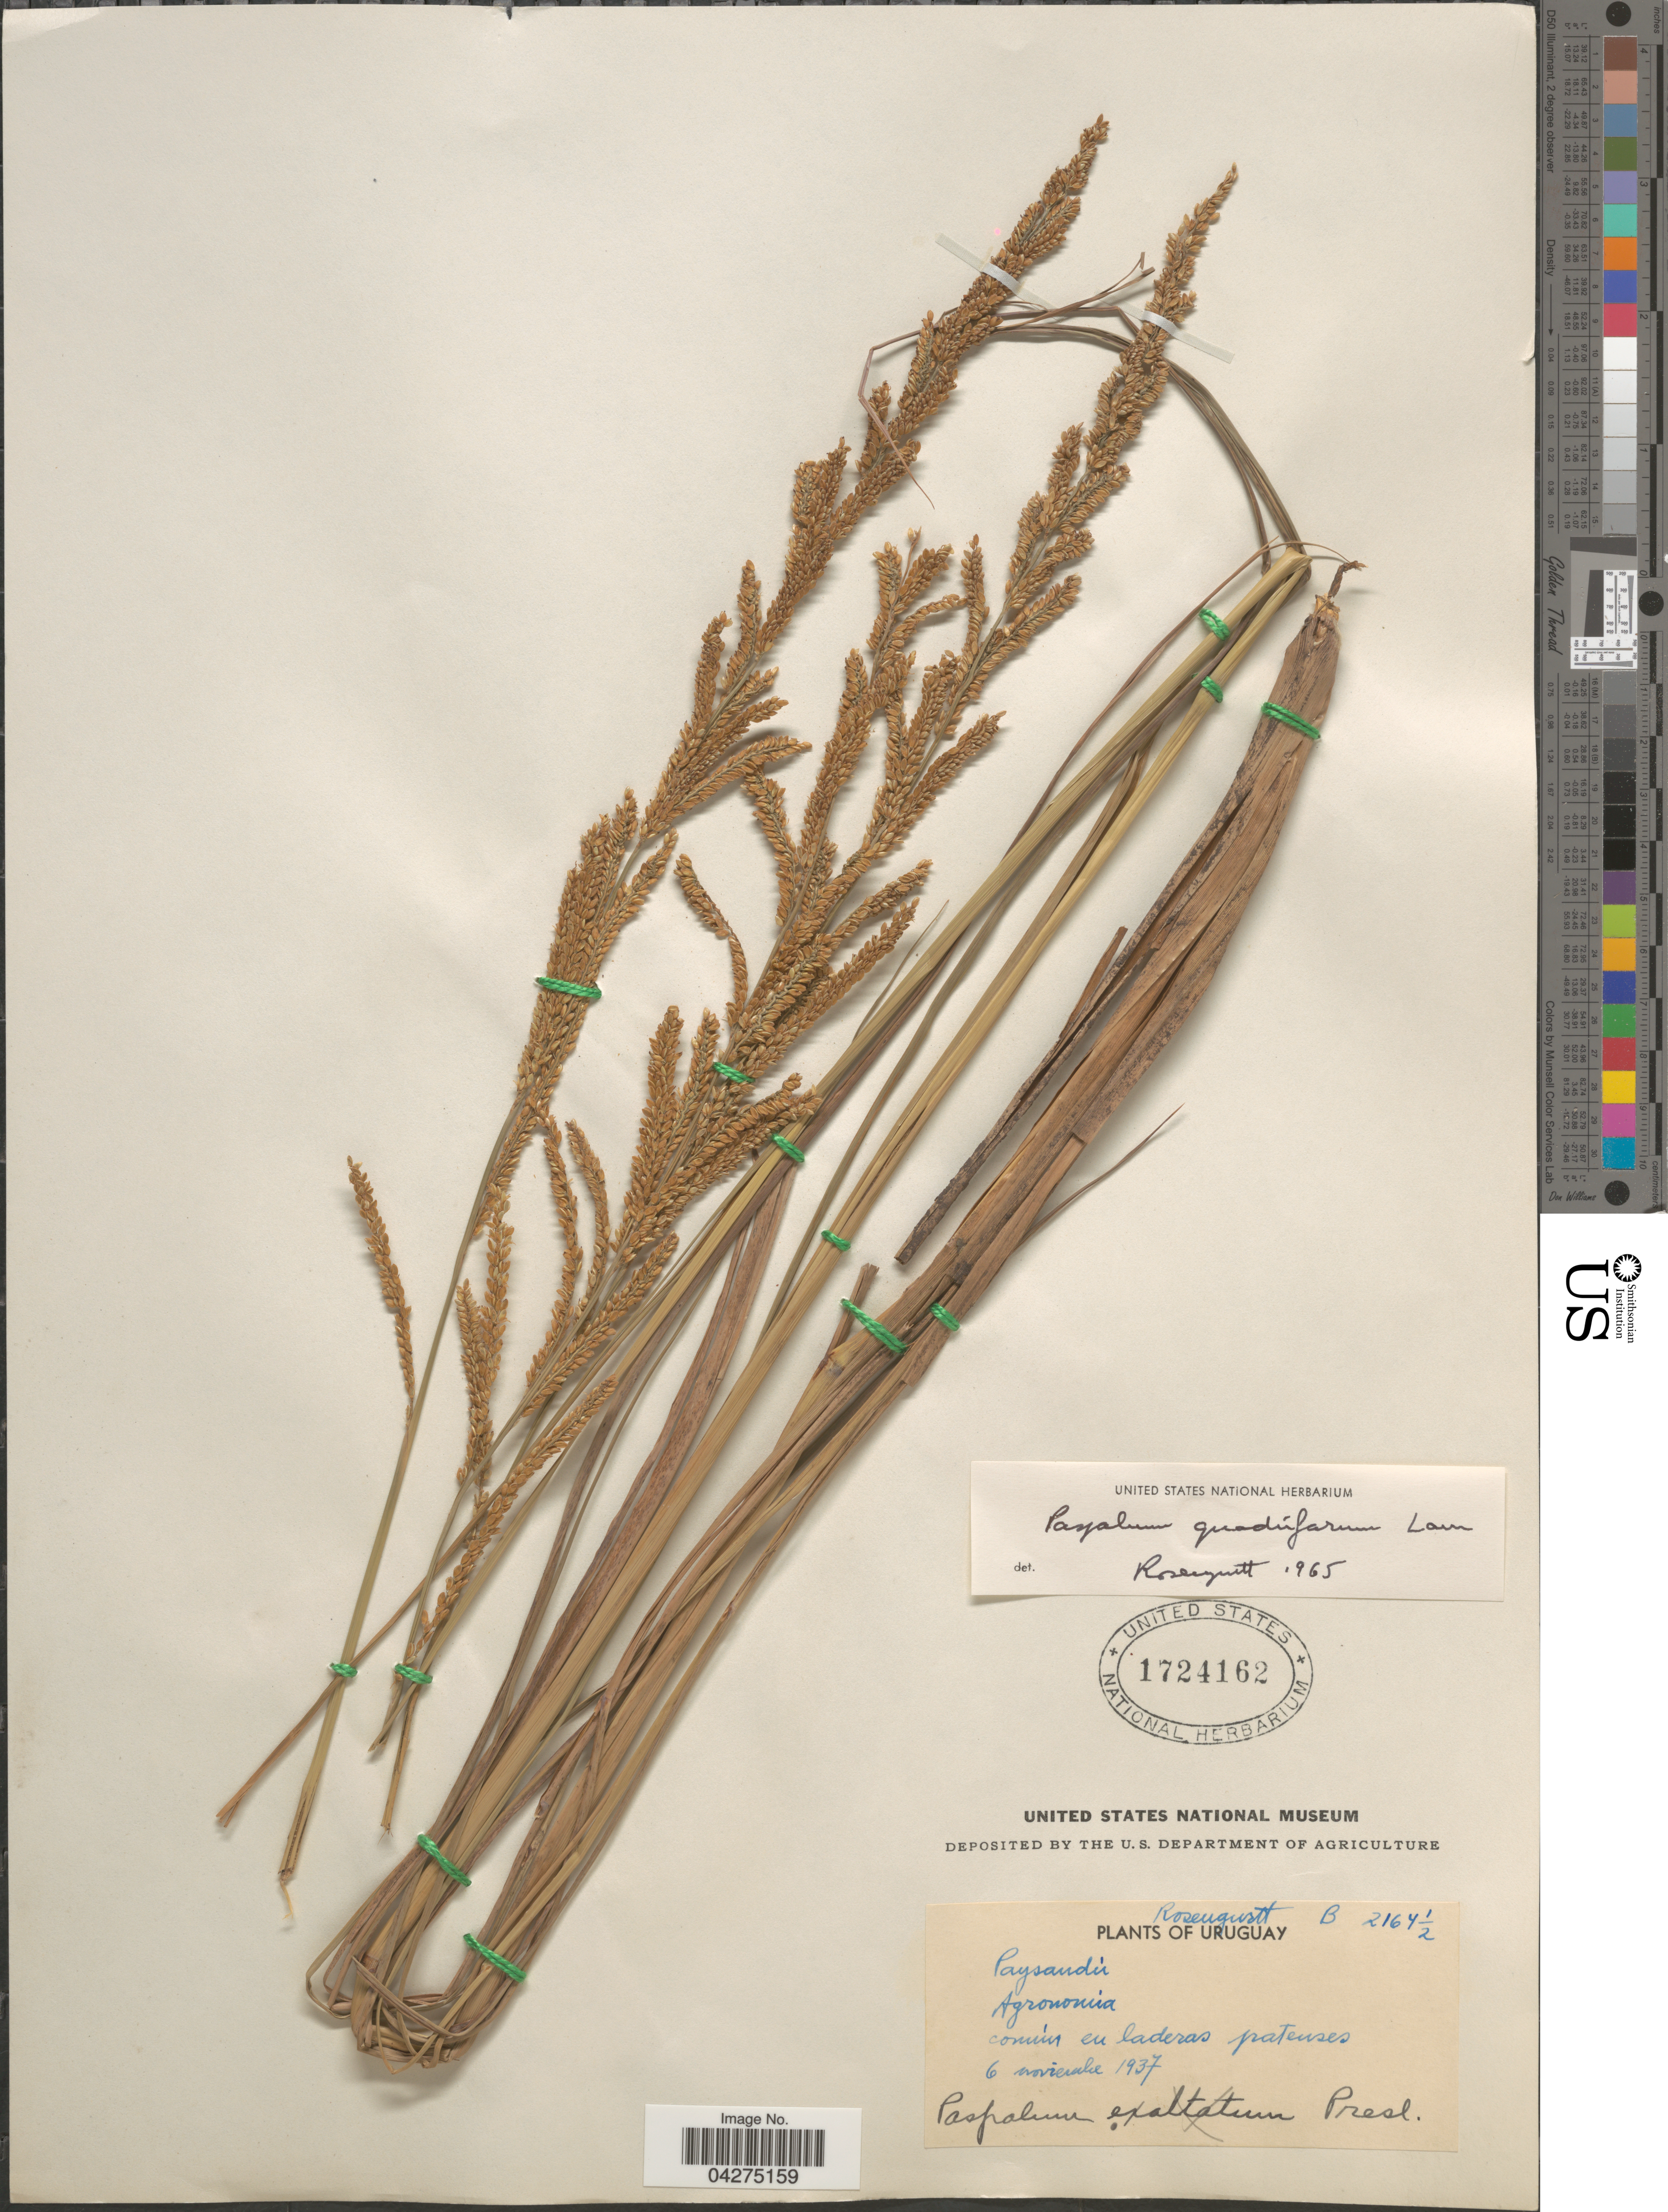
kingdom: Plantae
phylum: Tracheophyta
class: Liliopsida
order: Poales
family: Poaceae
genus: Paspalum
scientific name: Paspalum quadrifarium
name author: Lam.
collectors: Rosengurtt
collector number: B2164½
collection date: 1937-11-06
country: Uruguay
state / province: Paysandu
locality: Agronomía.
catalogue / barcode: US 1724162